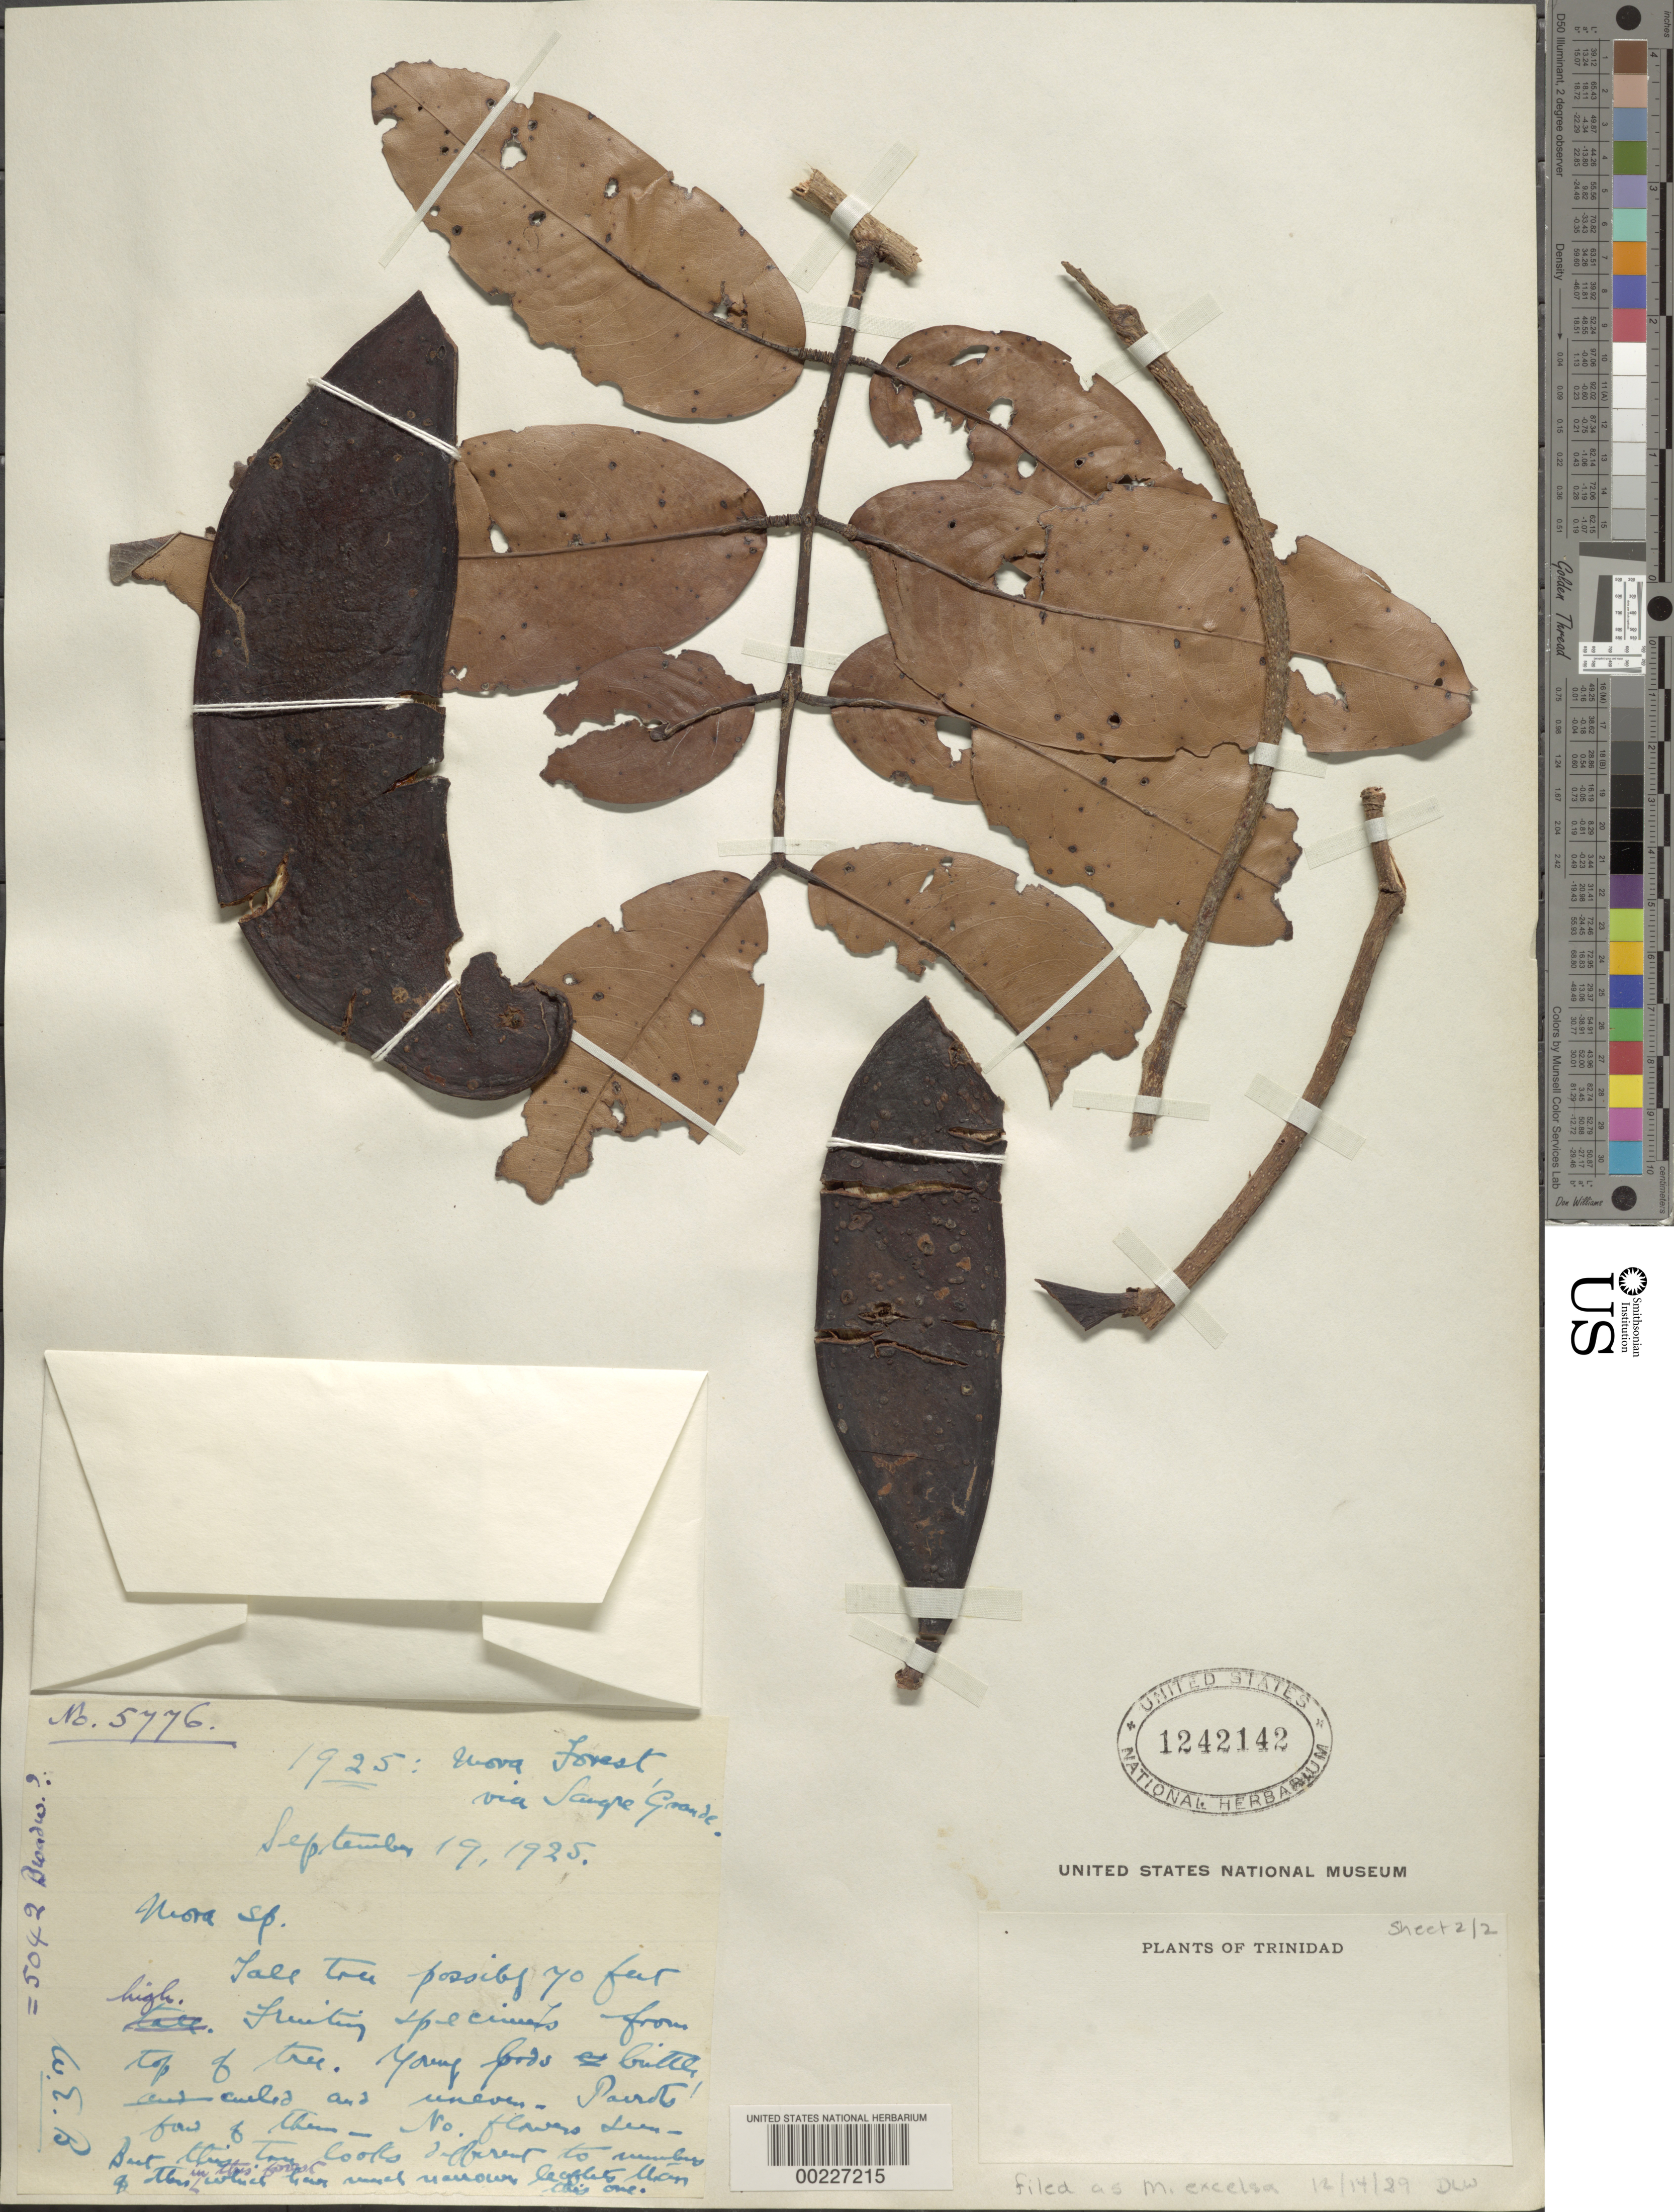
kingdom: Plantae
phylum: Tracheophyta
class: Magnoliopsida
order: Fabales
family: Fabaceae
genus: Mora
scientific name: Mora excelsa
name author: Benth.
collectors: W. E. Broadway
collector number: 5776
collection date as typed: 19 Sep 1925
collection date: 1925-09-19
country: Trinidad and Tobago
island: Trinidad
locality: Mora forest via sangre grande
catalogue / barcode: US 1242142